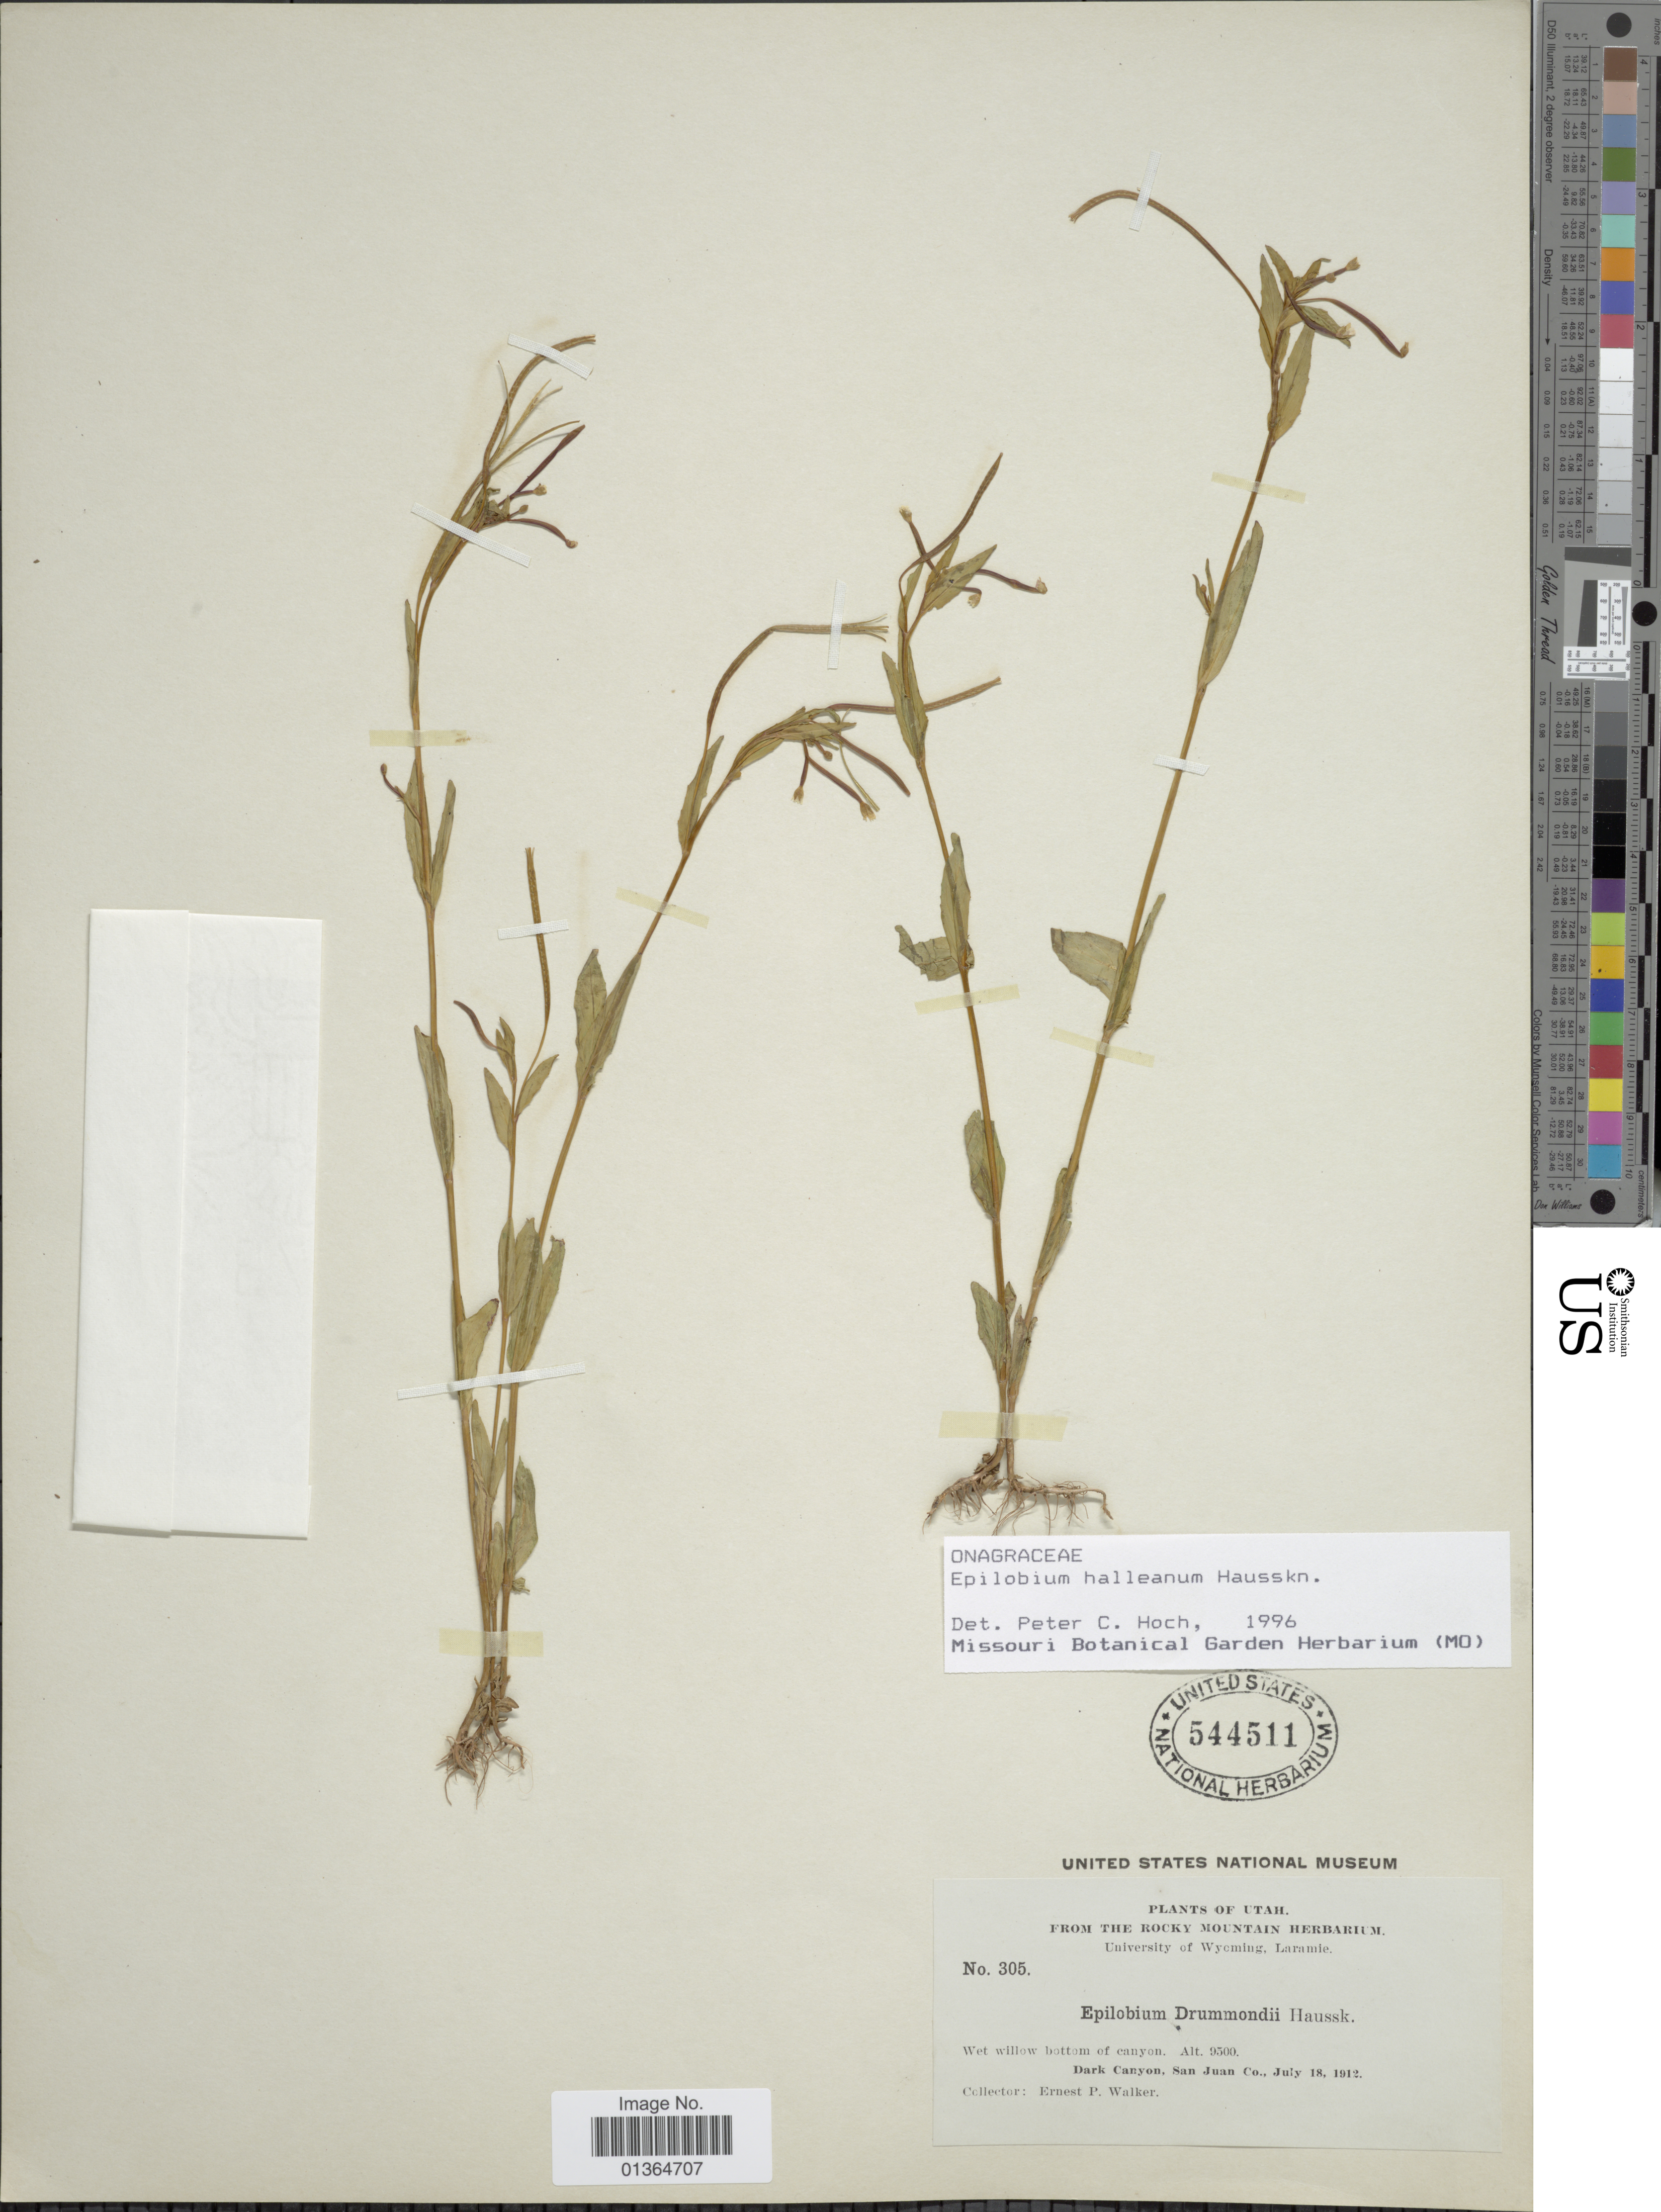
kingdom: Plantae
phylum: Tracheophyta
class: Magnoliopsida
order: Myrtales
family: Onagraceae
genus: Epilobium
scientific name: Epilobium hallianum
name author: Hausskn.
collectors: E. P. Walker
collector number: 305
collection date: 1912-07-18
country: United States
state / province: Utah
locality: Dark Canyon, San Juan Co.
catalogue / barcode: US 544511